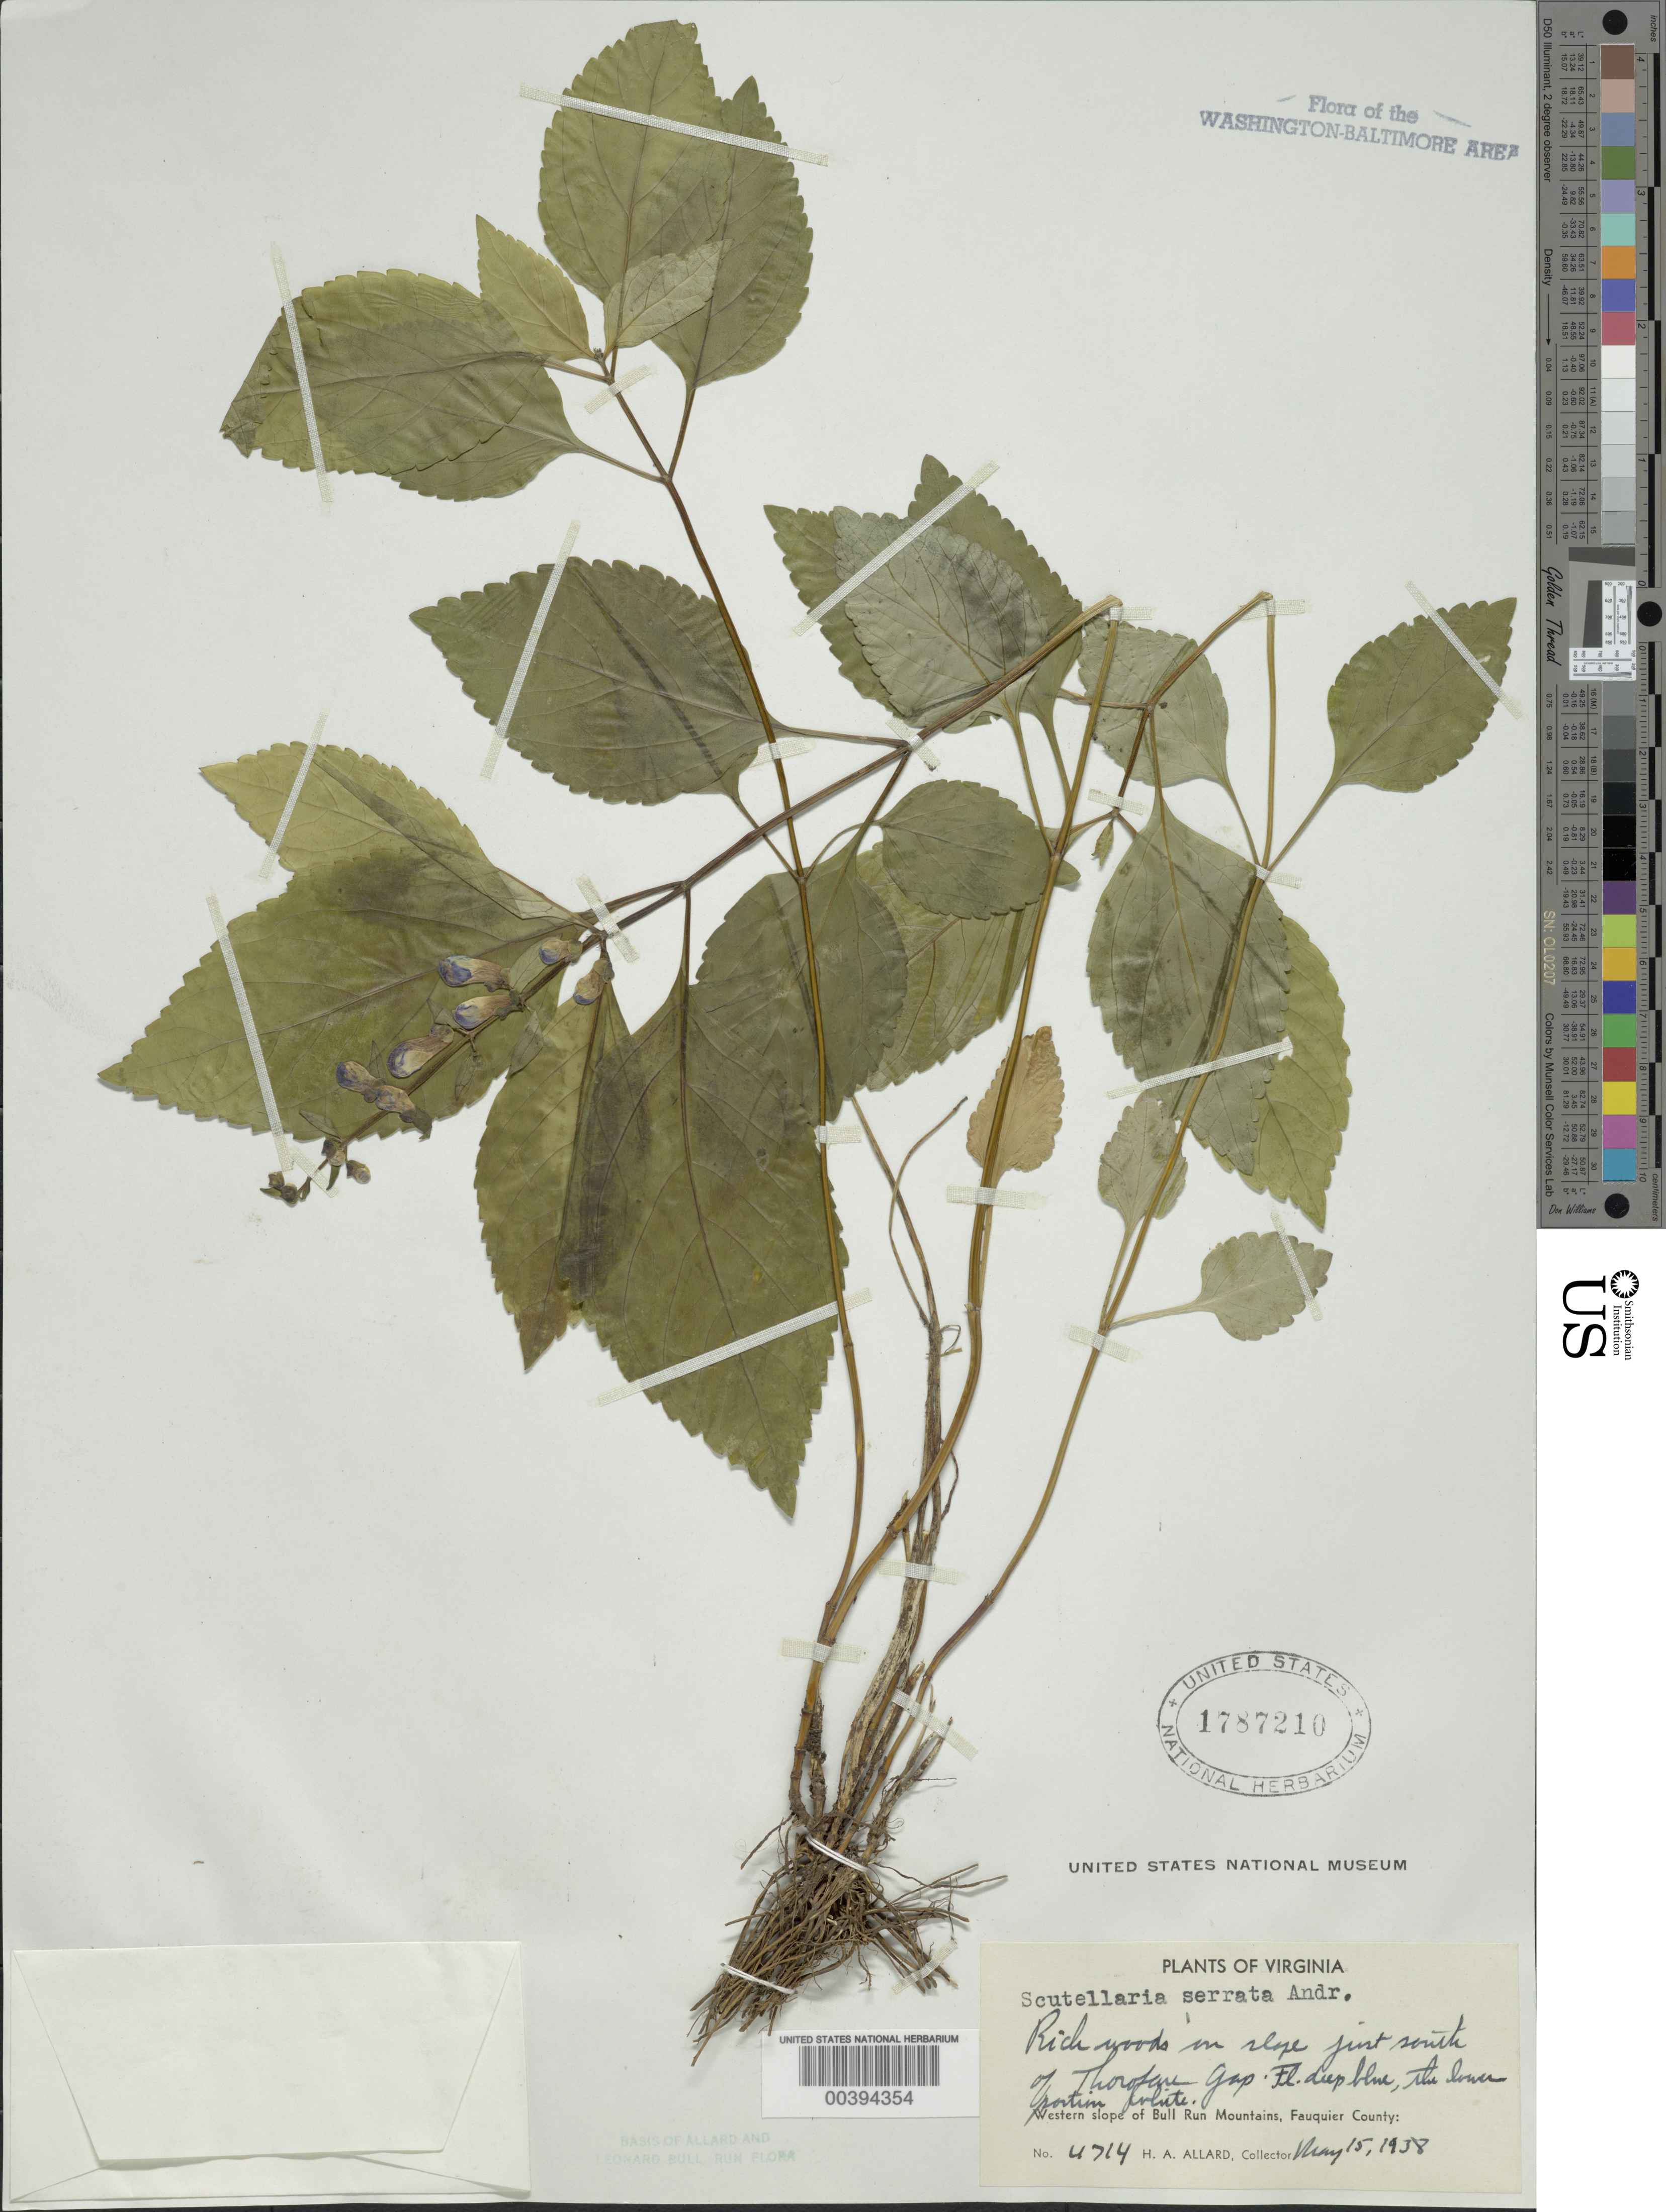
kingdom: Plantae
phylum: Tracheophyta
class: Magnoliopsida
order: Lamiales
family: Lamiaceae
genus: Scutellaria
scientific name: Scutellaria serrata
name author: Andrews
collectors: H. A. Allard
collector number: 4714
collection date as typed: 15 May 1938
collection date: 1938-05-15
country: United States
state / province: Virginia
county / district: Fauquier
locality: South of Thorofare Gap western slope of Bull Run Mts.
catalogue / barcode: US 1787210